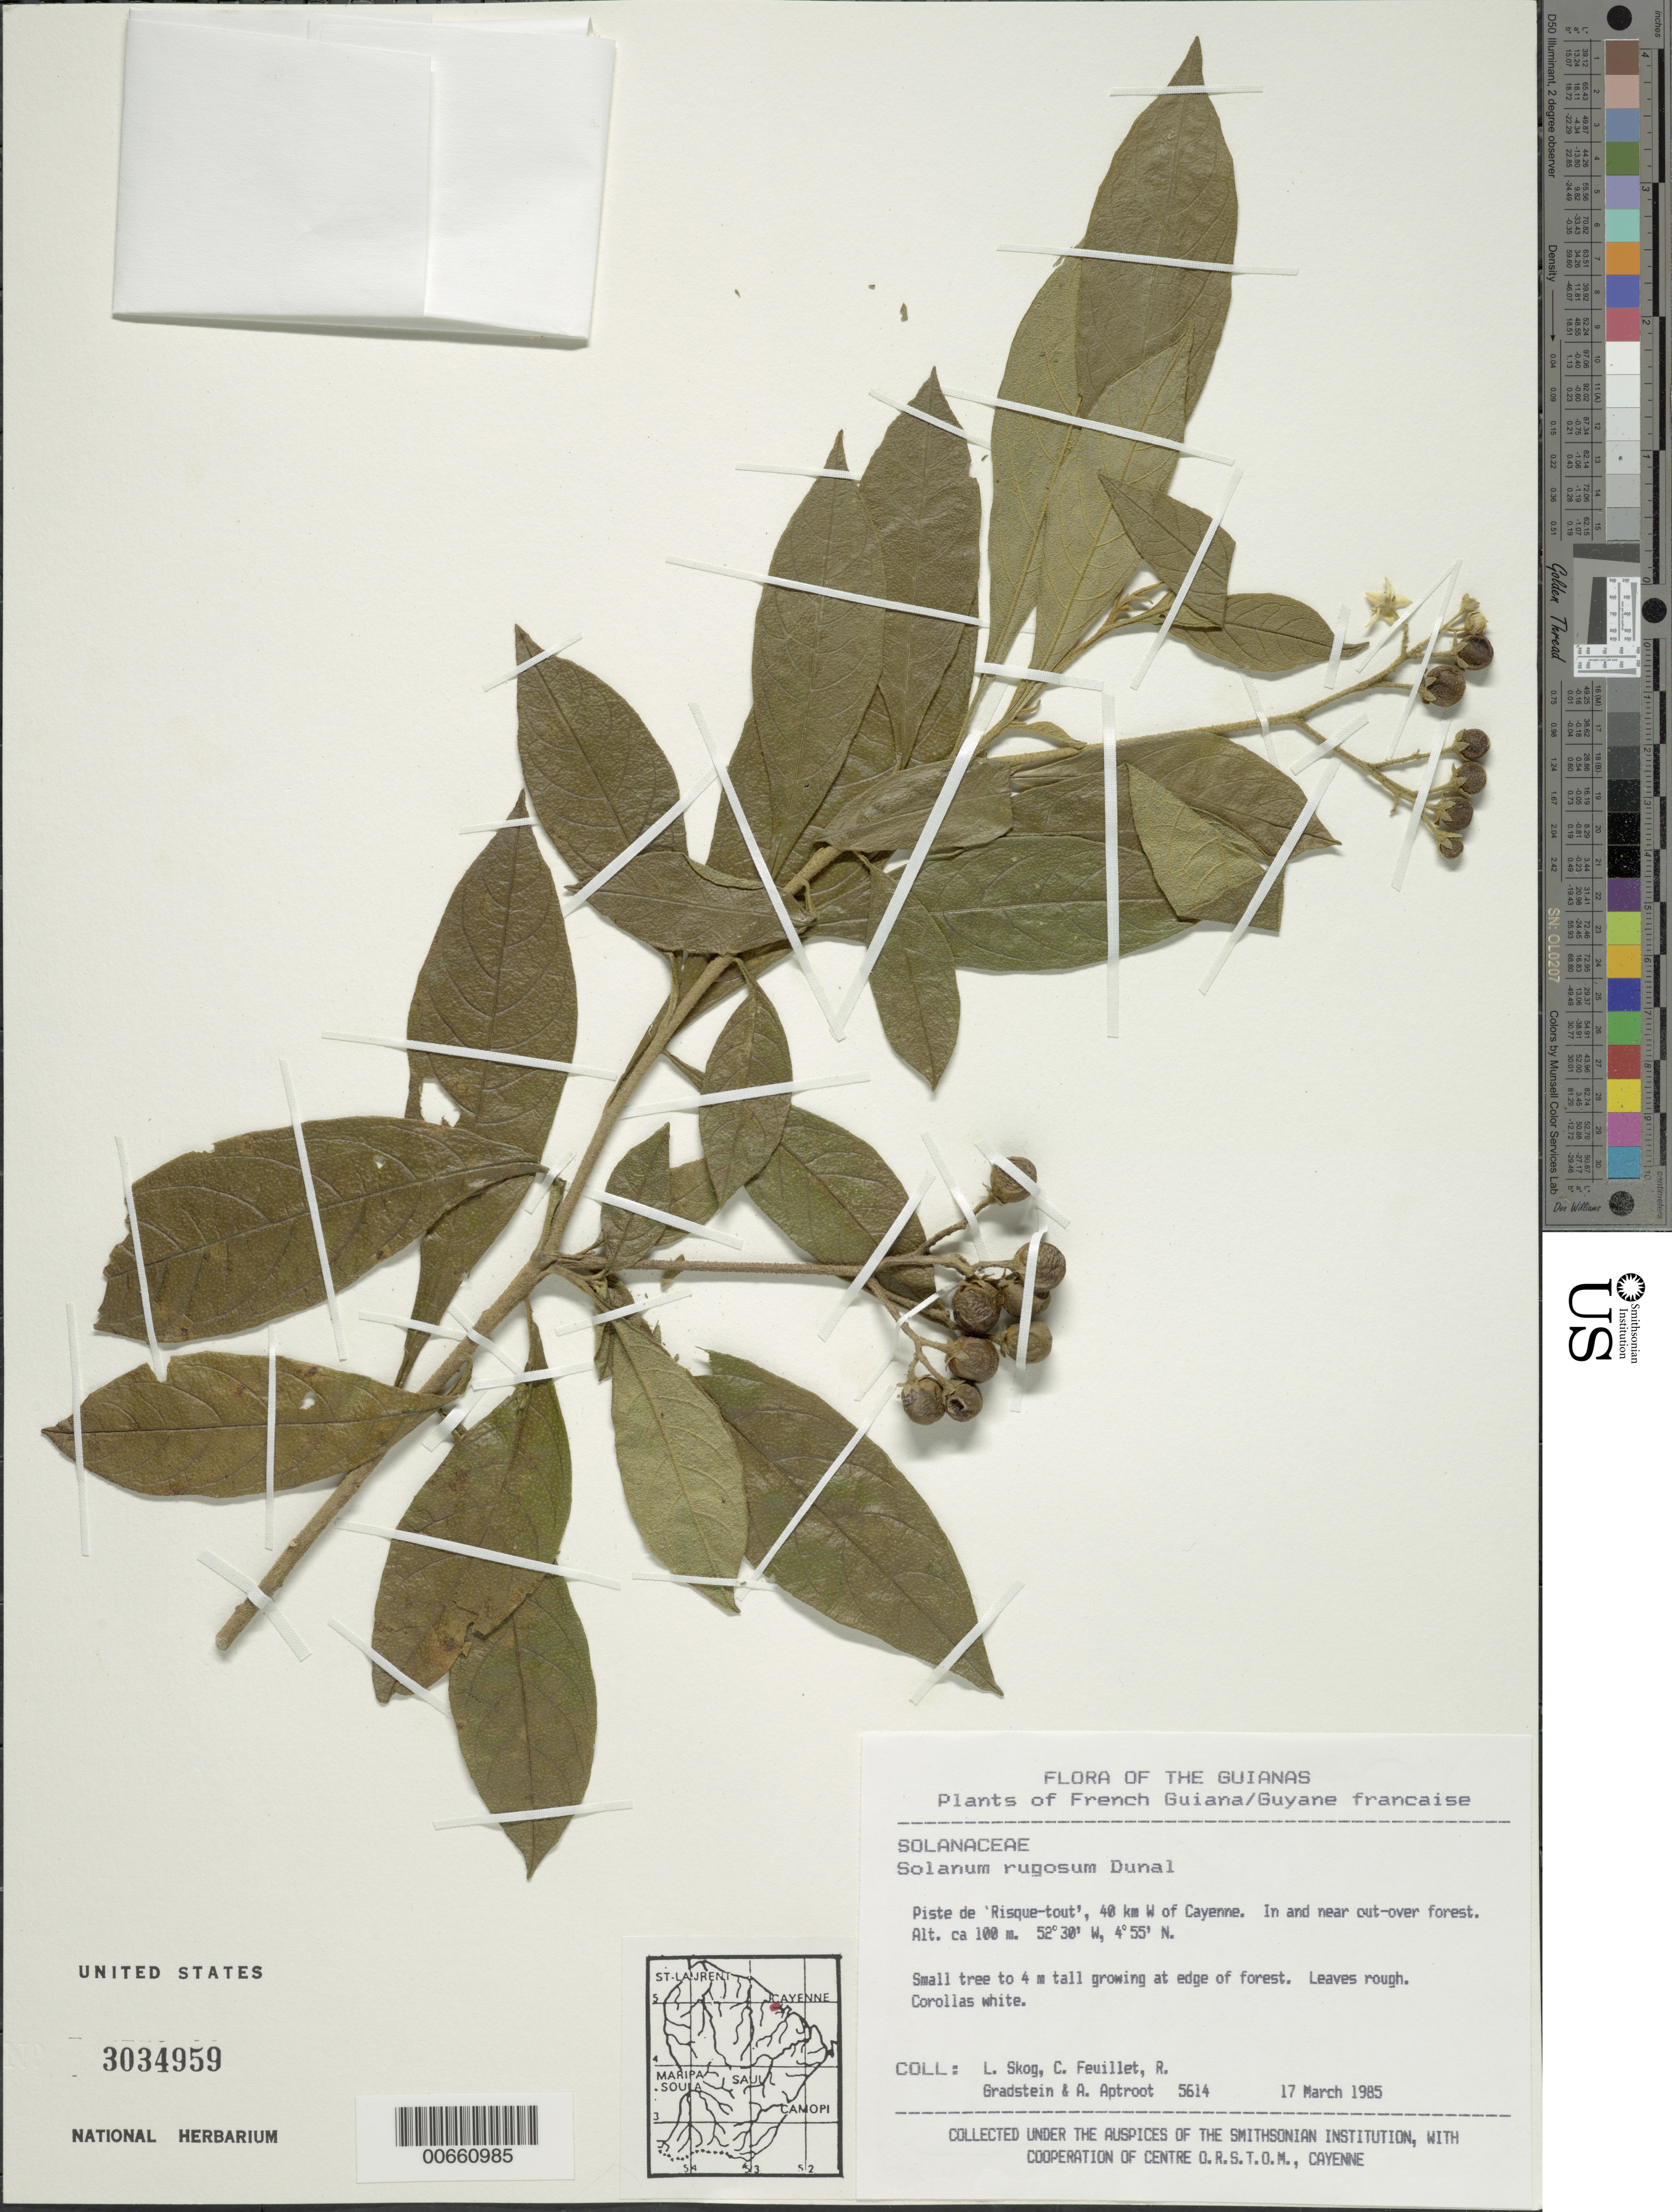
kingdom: Plantae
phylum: Tracheophyta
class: Magnoliopsida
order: Solanales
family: Solanaceae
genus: Solanum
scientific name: Solanum rugosum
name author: Dunal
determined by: Skog, Laurence E.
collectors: L. E. Skog, C. Feuillet, R. Gradstein & A. Aptroot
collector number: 5614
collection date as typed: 3 Mar 1985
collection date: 1985-03-03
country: French Guiana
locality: Piste de 'Risque-tout', 40 km W of Cayenne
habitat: In and near cut-over forest. Growing at edge of forest.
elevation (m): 100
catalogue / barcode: US 3034959